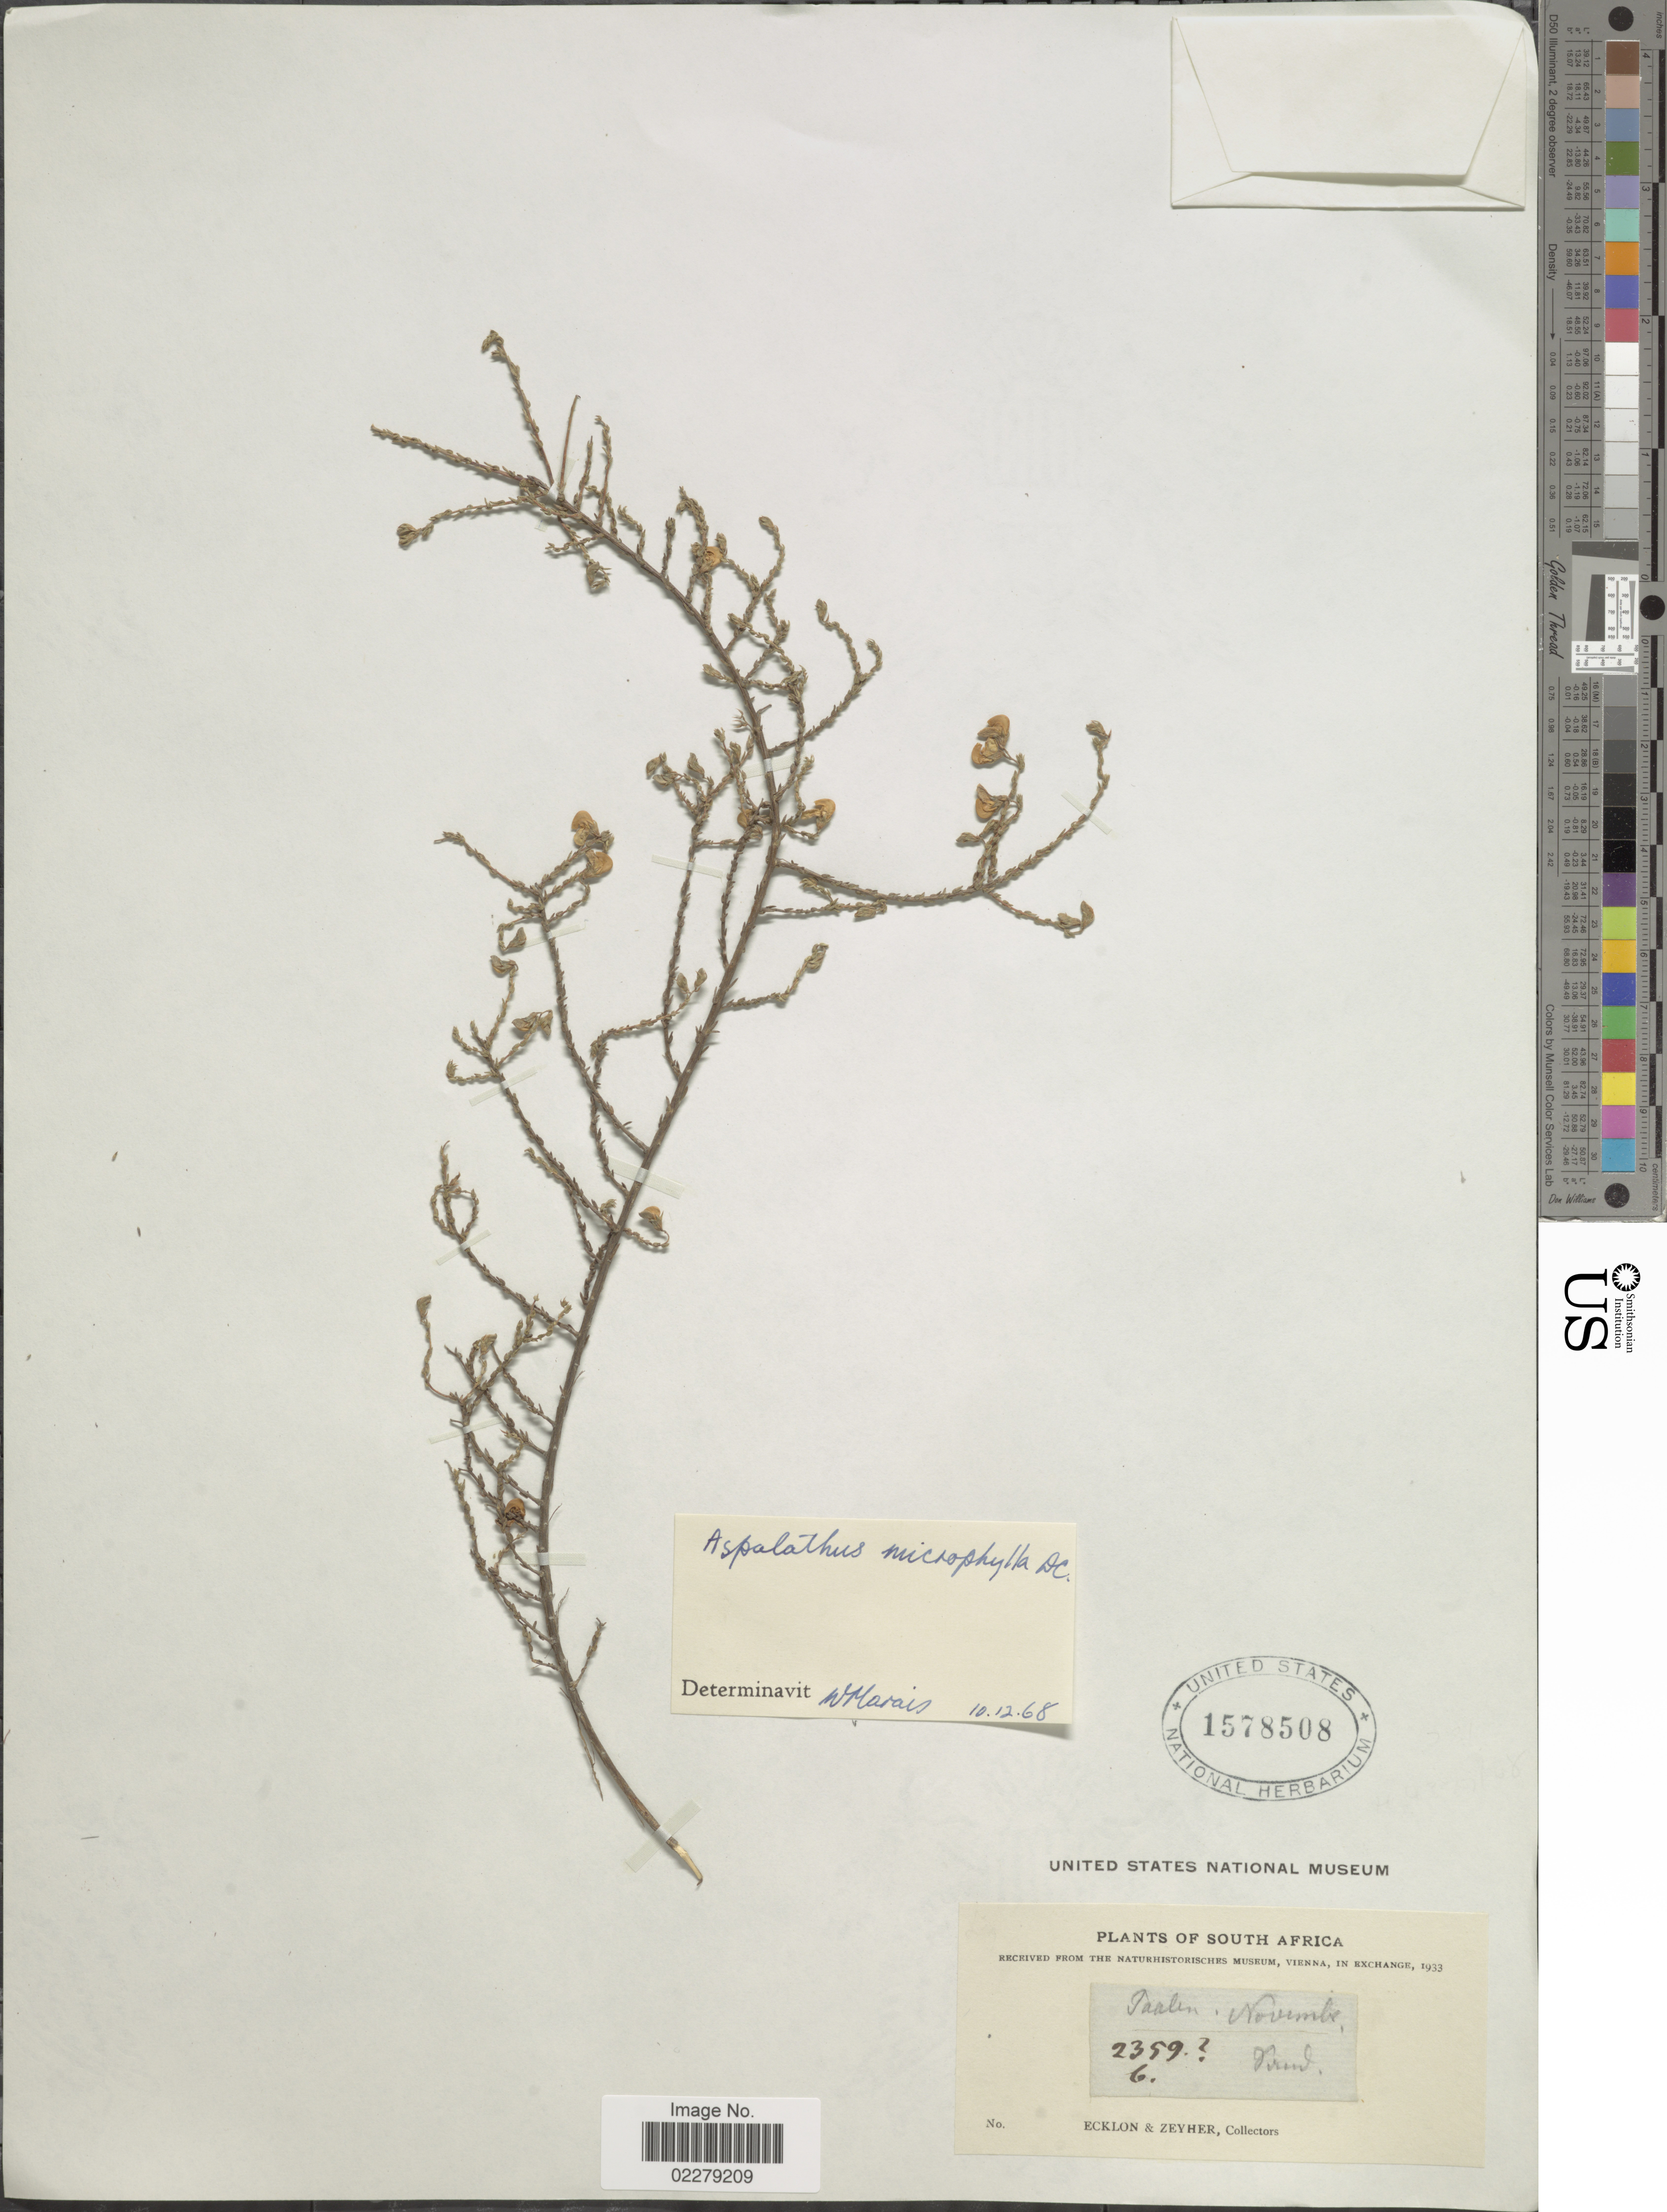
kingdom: Plantae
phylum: Tracheophyta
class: Magnoliopsida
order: Fabales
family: Fabaceae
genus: Aspalathus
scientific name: Aspalathus microphylla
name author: DC.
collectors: -. Ecklon & -. Zeyher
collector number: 2359?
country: South Africa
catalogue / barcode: US 1578508